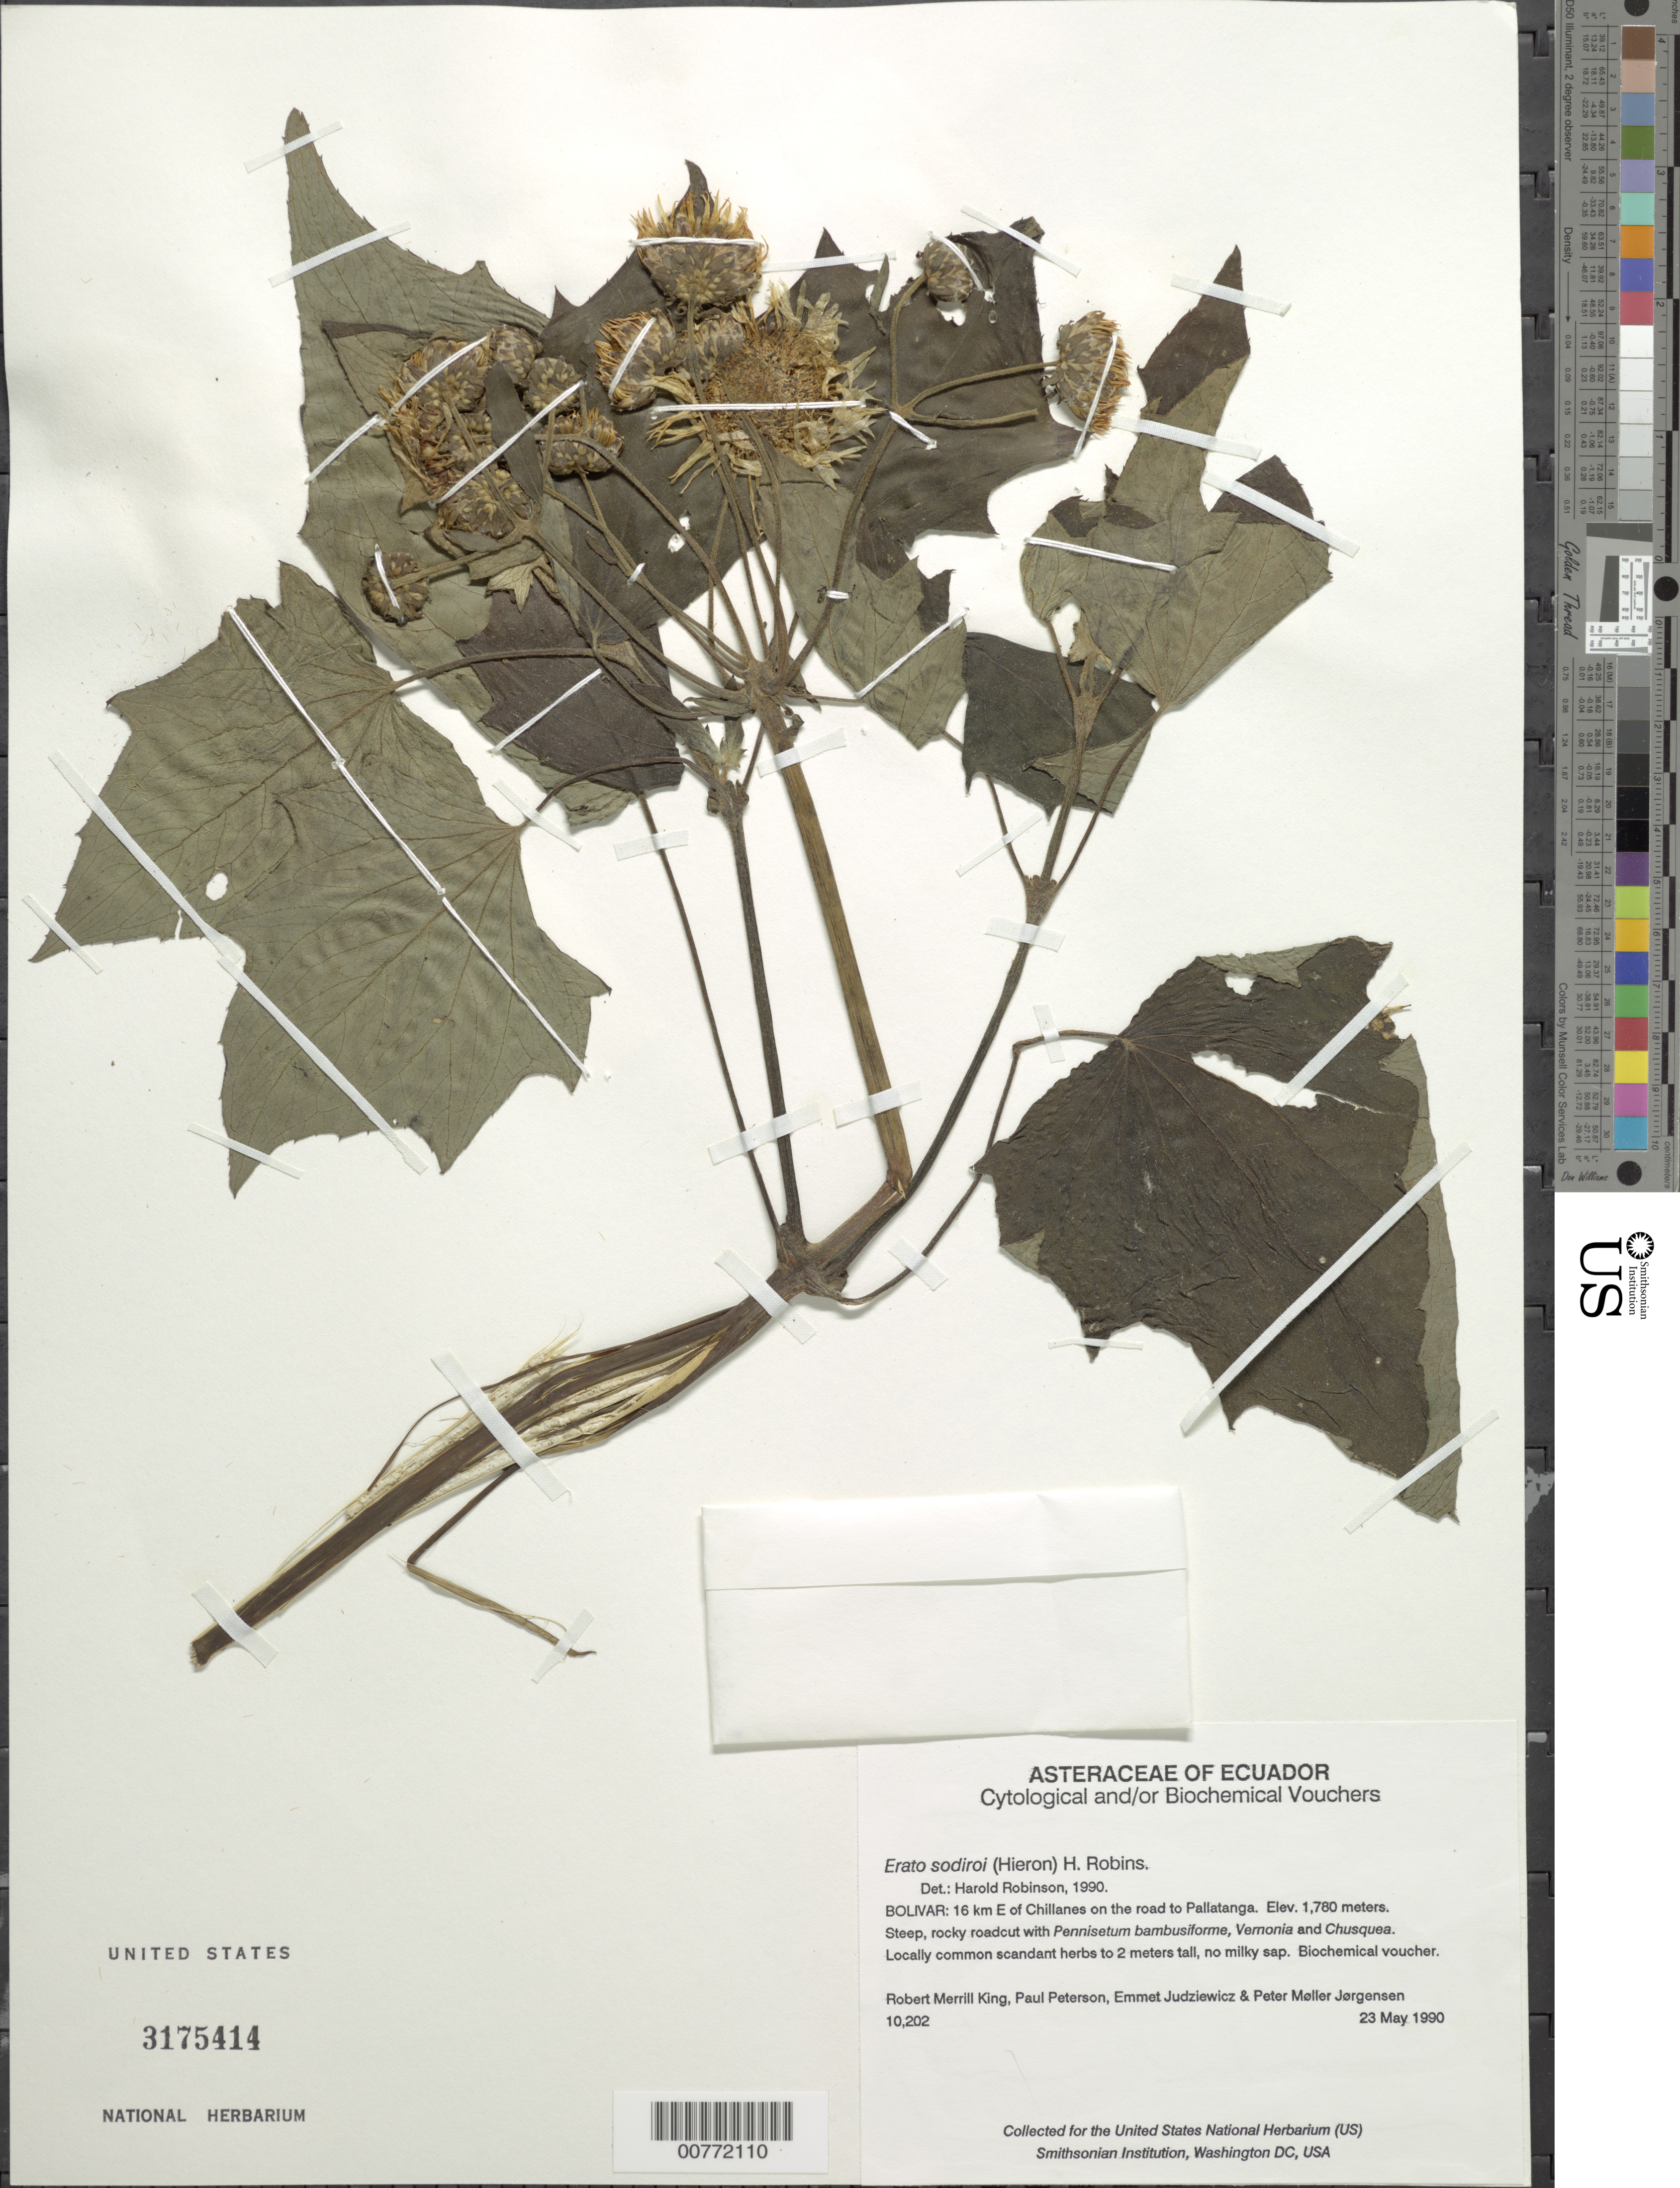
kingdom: Plantae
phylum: Tracheophyta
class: Magnoliopsida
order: Asterales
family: Asteraceae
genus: Erato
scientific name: Erato sodiroi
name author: (Hieron.) H. Rob.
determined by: Robinson, Harold E., (US)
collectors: R. M. King, P. M. Peterson, E. J. Judziewicz & P. Jørgensen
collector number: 10202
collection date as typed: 23 May 1990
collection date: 1990-05-23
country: Ecuador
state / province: Bolívar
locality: Chillanes, 16km E of, on the road to Pallatanga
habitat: Steep, rocky roadcut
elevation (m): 1780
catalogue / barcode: US 3175414